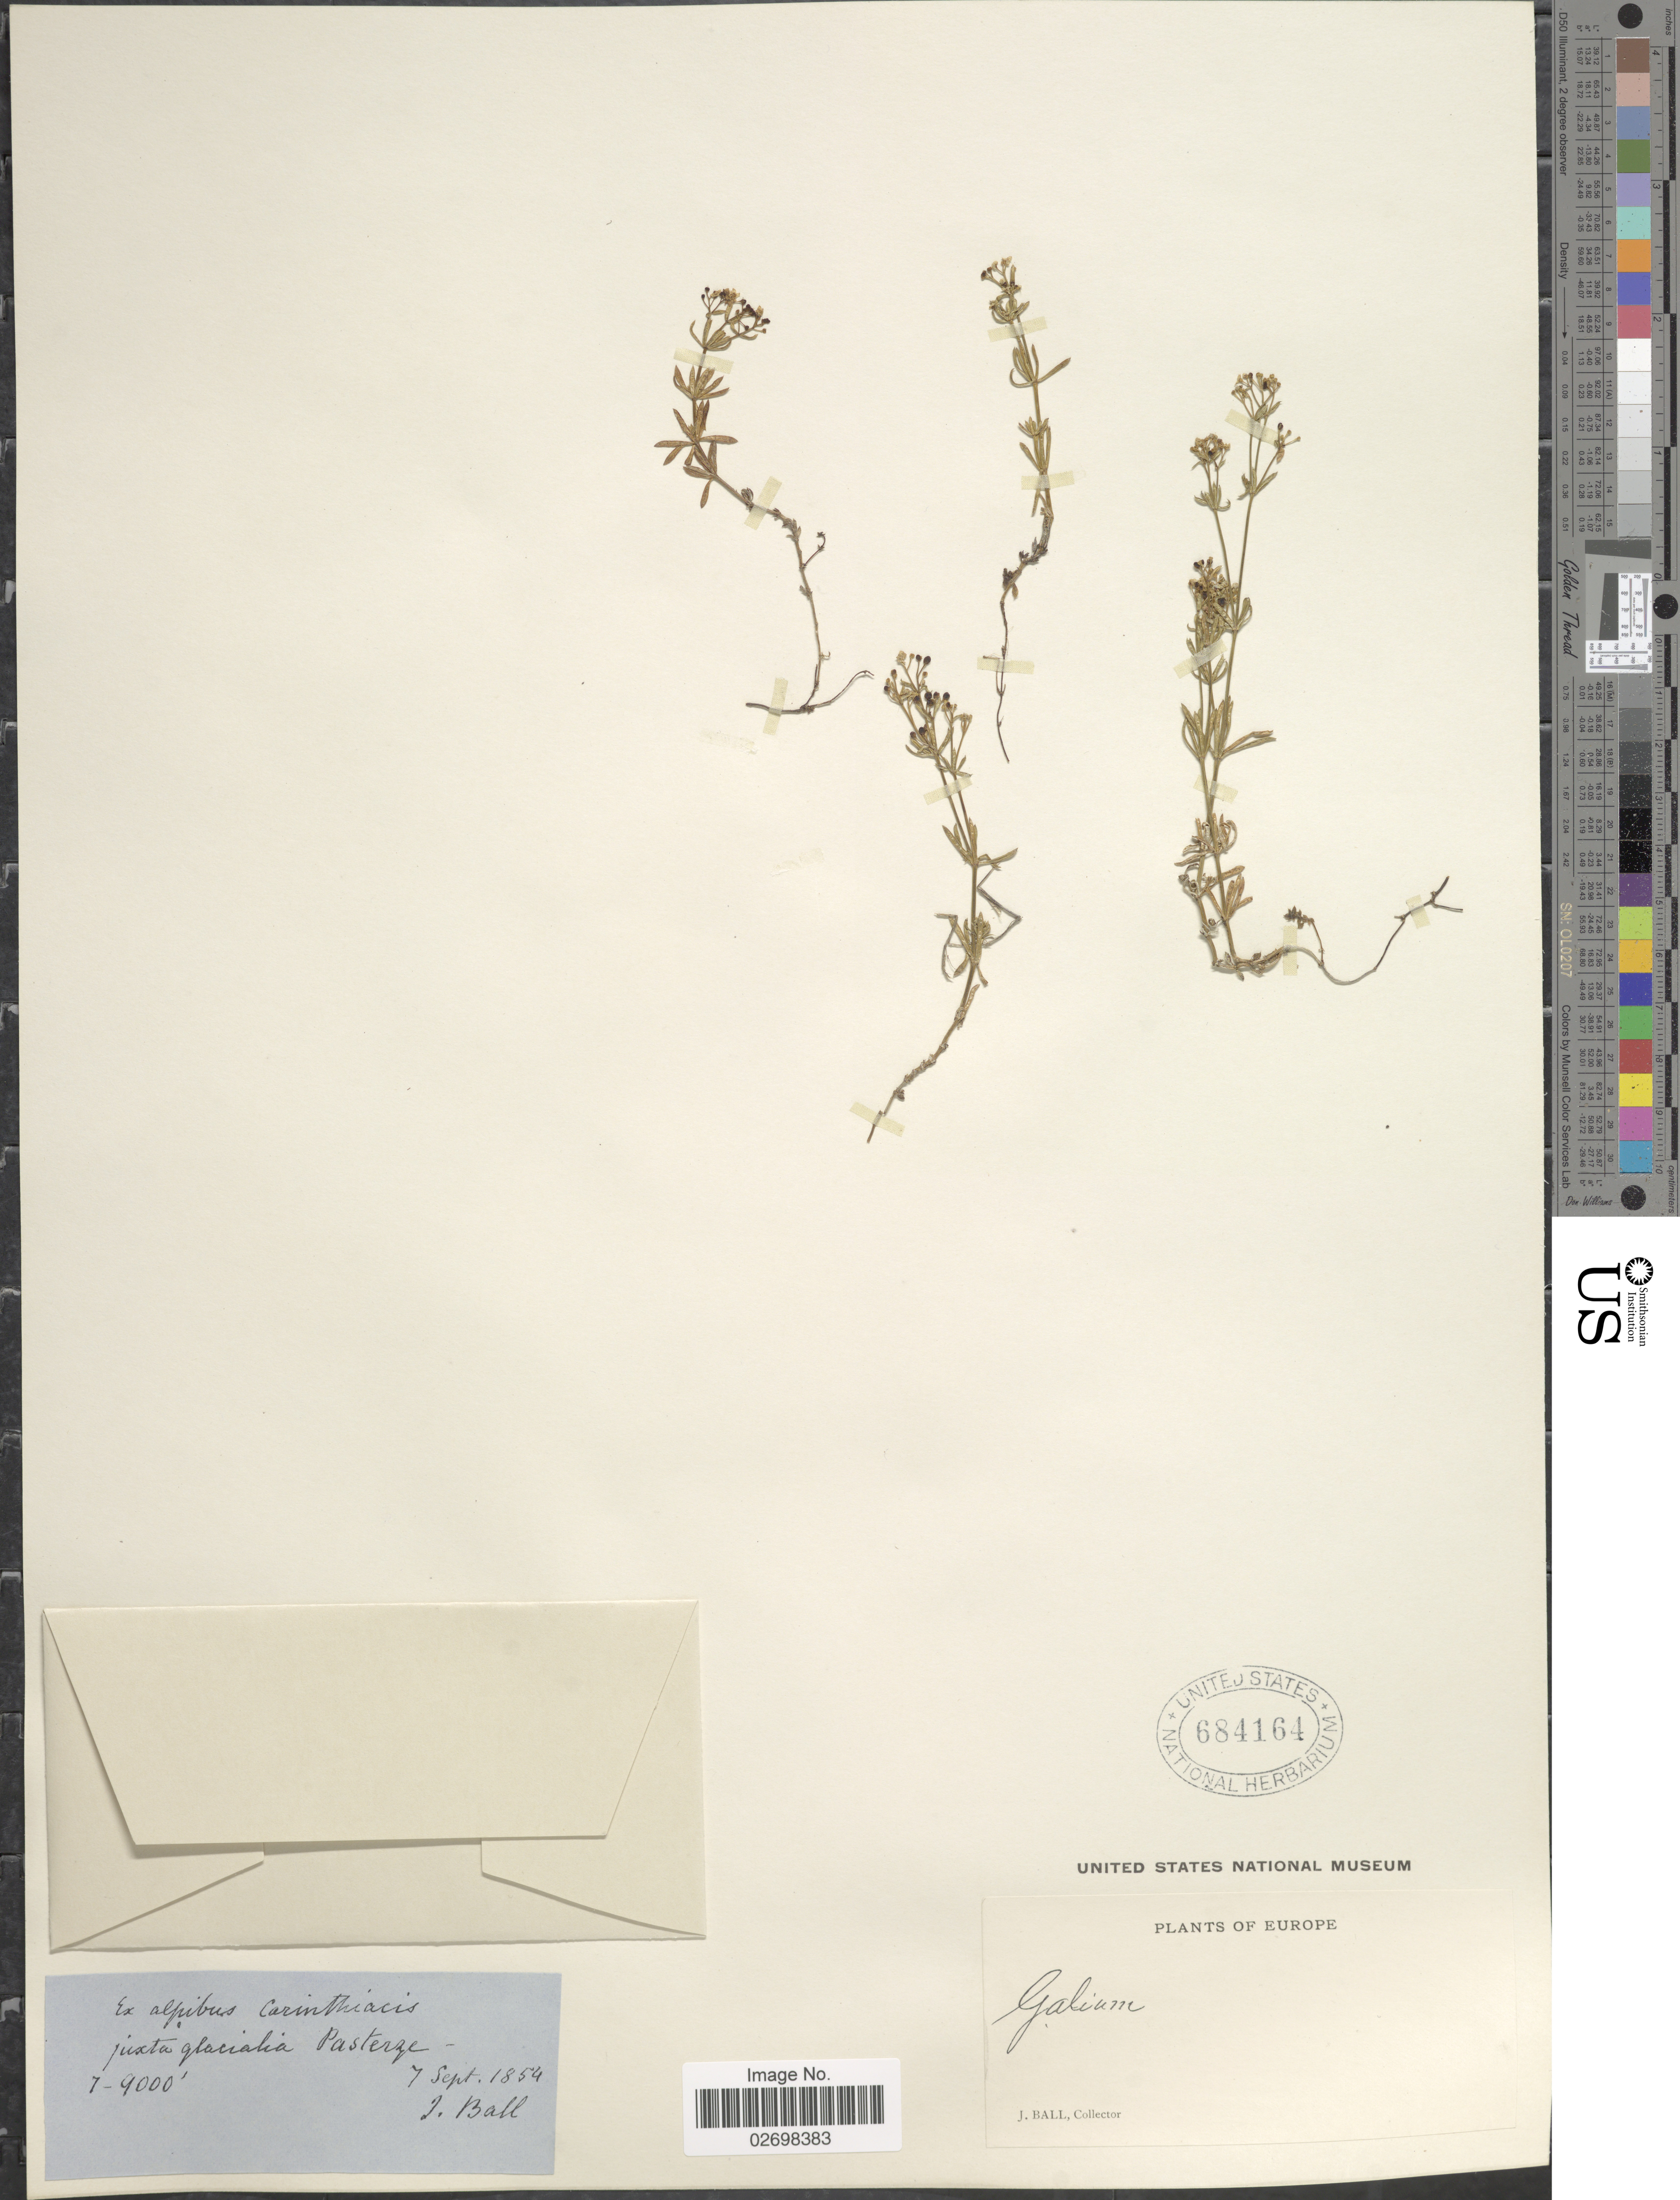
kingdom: Plantae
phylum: Tracheophyta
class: Magnoliopsida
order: Gentianales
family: Rubiaceae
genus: Galium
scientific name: Galium sp.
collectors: J. Ball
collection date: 1854-09-07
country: Austria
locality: Ex Alpibus Carinthiacis juxta glacialia Pasterze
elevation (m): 2134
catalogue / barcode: US 684164